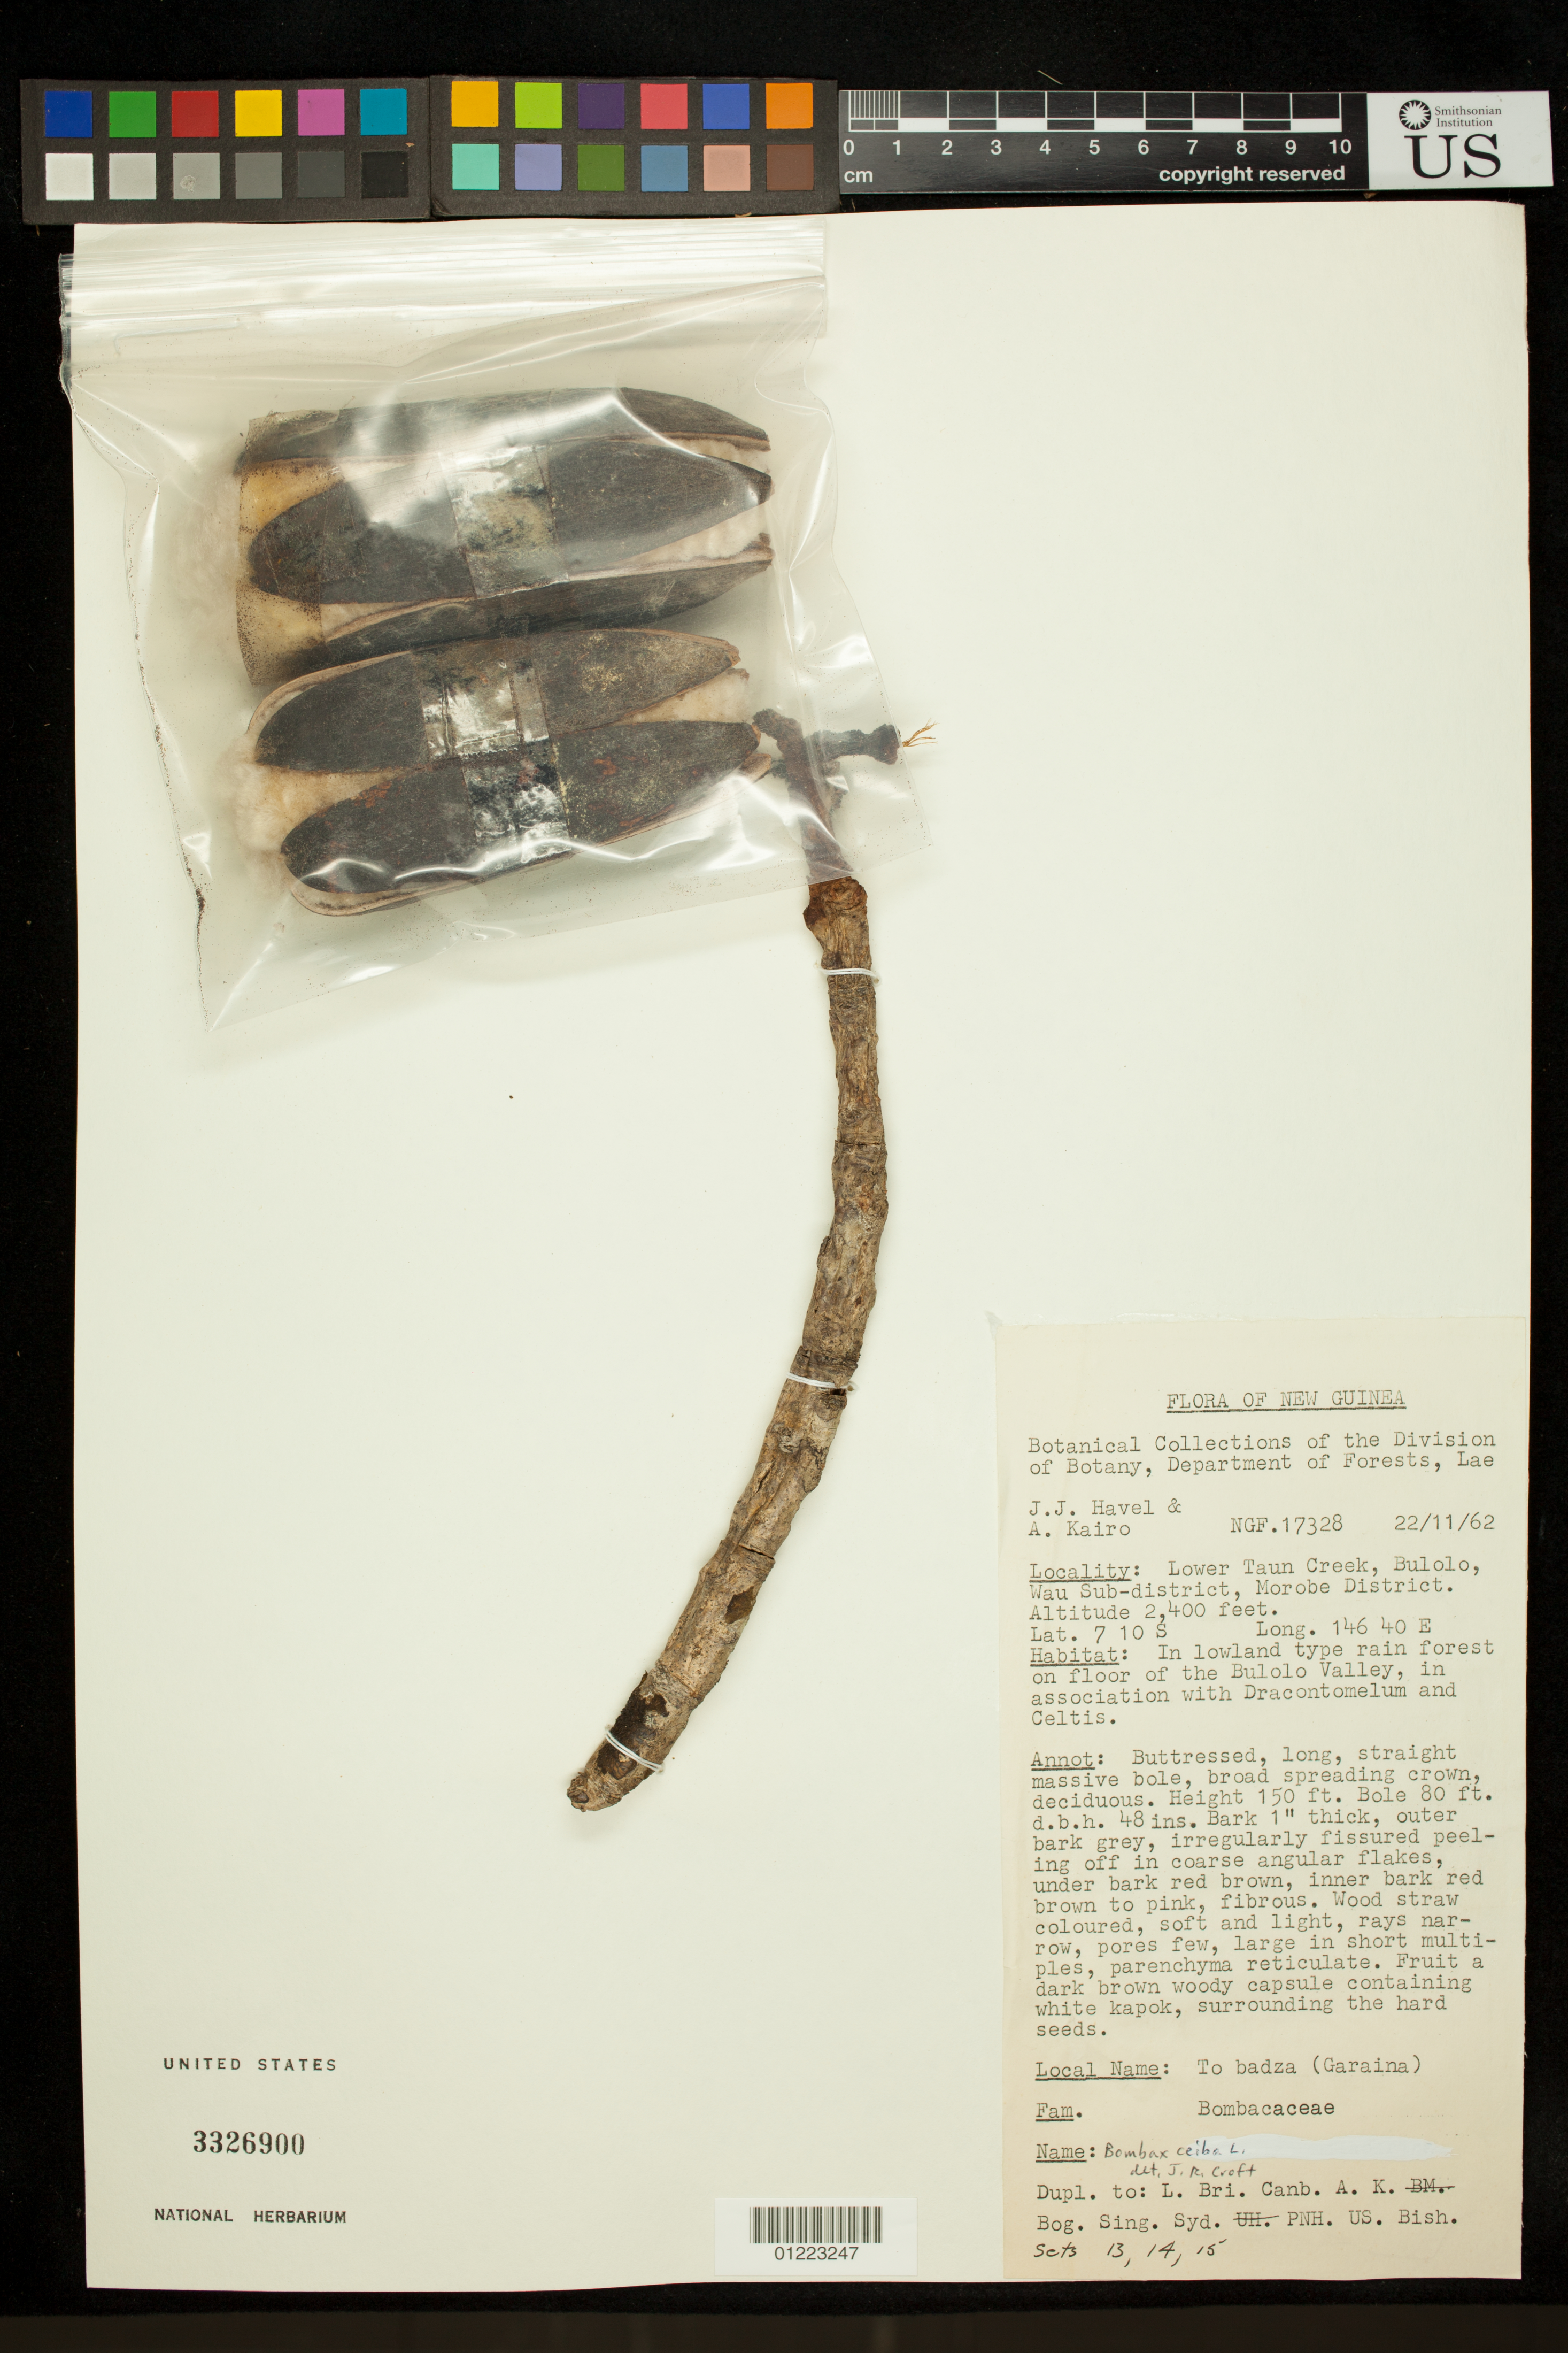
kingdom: Plantae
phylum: Tracheophyta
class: Magnoliopsida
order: Malvales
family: Malvaceae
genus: Bombax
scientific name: Bombax ceiba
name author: L.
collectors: J. Havel & A. Kairo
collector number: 17328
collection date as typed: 11/22/1962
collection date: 1962-11-22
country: Papua New Guinea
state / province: Morobe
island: New Guinea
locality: Lower Taun Creek, Bulolo, Wau Sub-district.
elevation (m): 732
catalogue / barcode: US 3326900